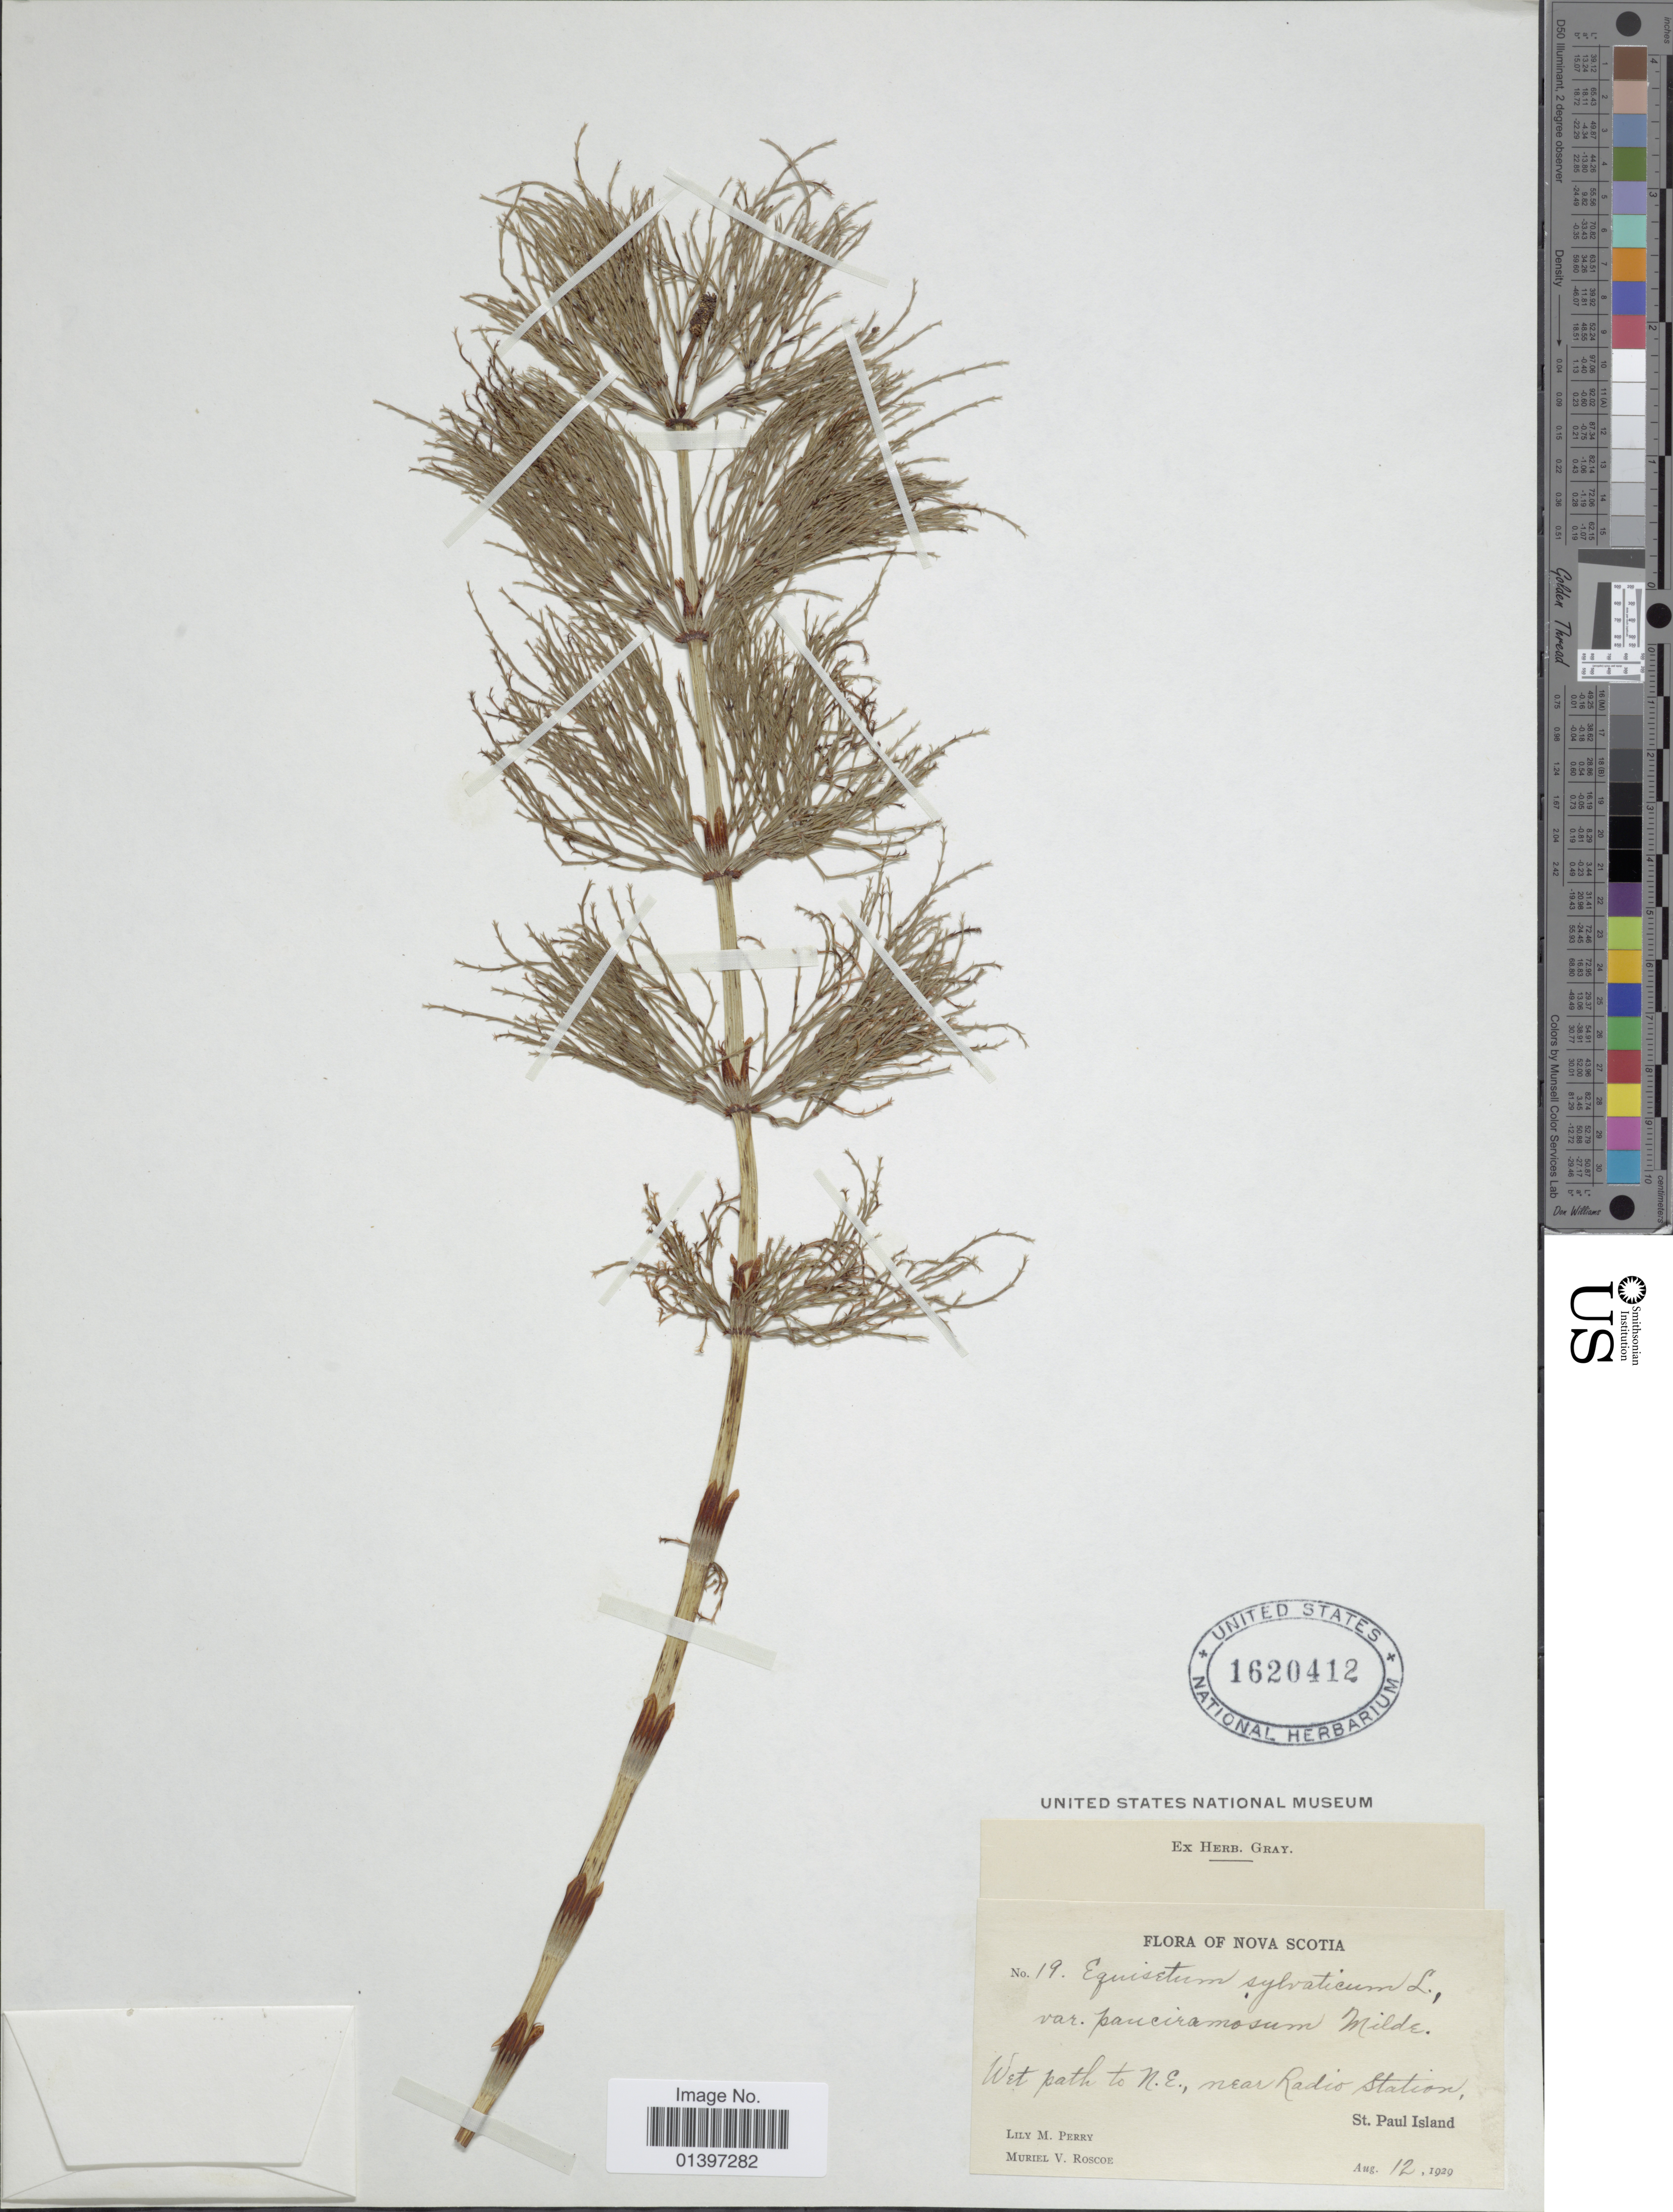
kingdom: Plantae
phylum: Tracheophyta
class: Polypodiopsida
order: Equisetales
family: Equisetaceae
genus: Equisetum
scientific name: Equisetum sylvaticum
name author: L.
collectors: L. M. Perry & M. Roscoe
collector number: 19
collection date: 1929-08-12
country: Canada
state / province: Nova Scotia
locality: Wet path to N. E., near Radio station, St. Paul Island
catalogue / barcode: US 1620412